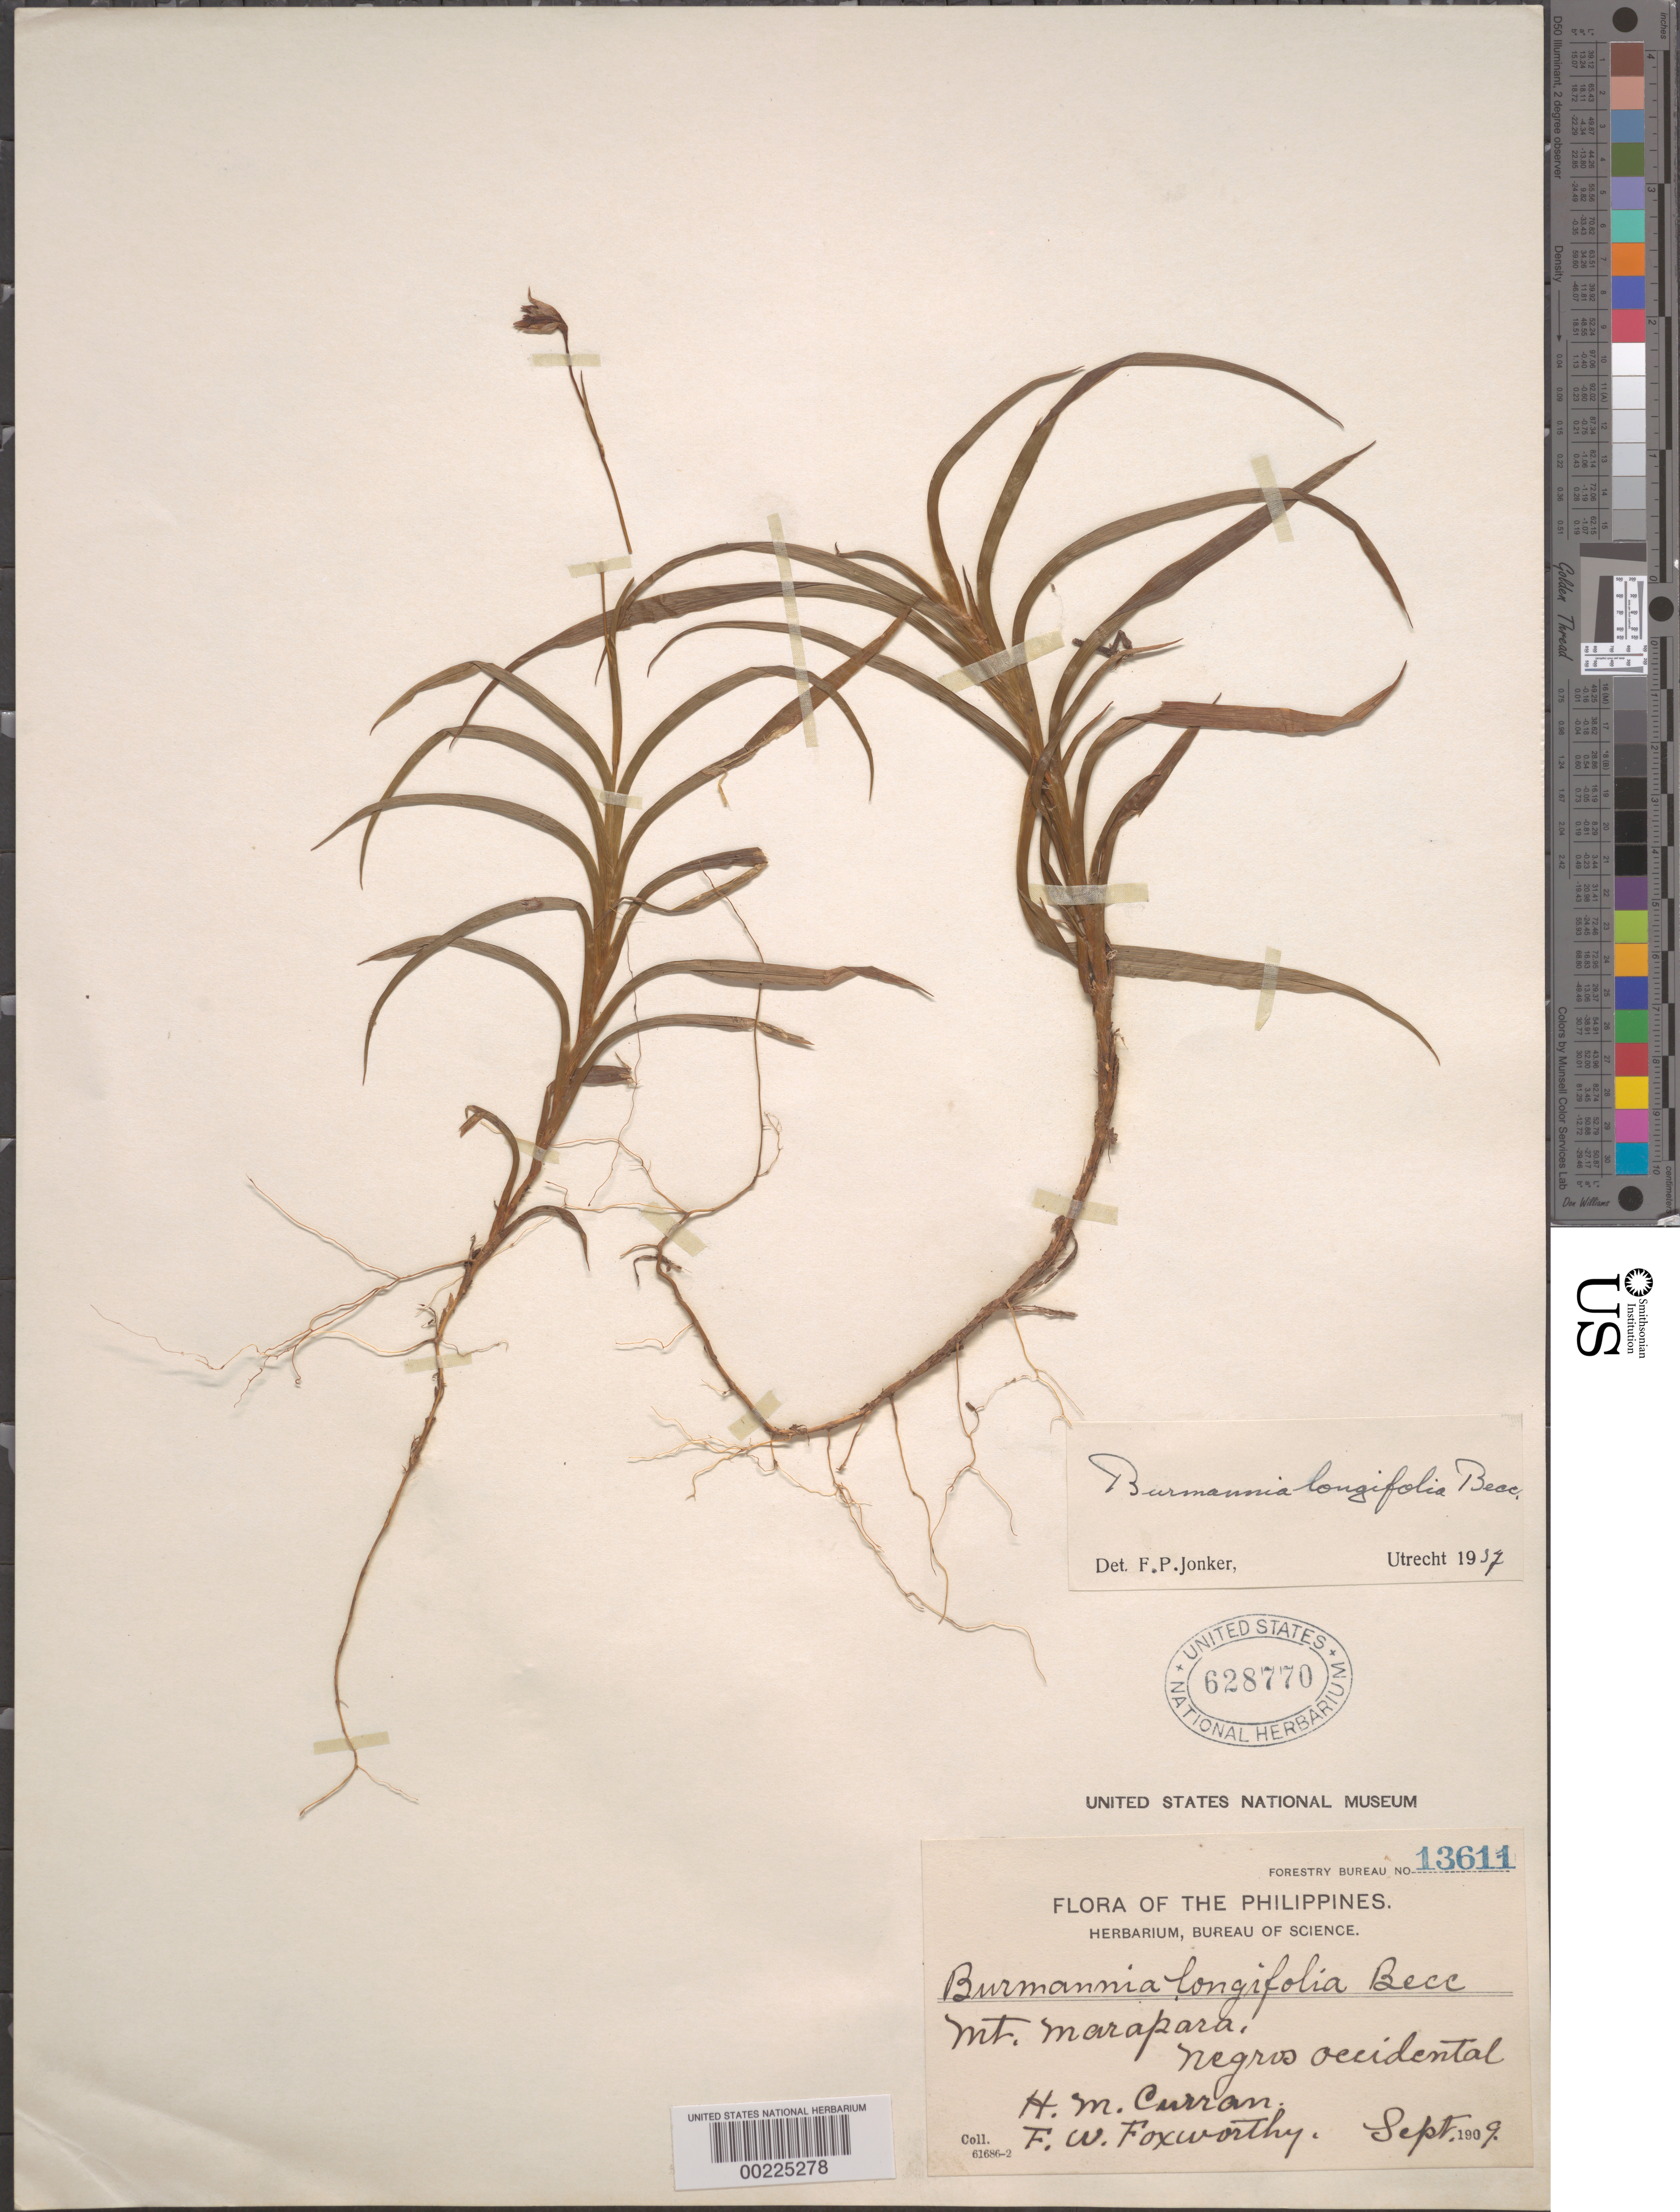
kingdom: Plantae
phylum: Tracheophyta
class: Liliopsida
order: Dioscoreales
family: Burmanniaceae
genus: Burmannia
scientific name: Burmannia longifolia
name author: Becc.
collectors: F. W. Foxworthy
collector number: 13611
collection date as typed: Sep 1909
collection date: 1909-09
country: Philippines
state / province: Western Visayas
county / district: Negros Occidental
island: Negros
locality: Mt. marapara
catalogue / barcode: US 628770